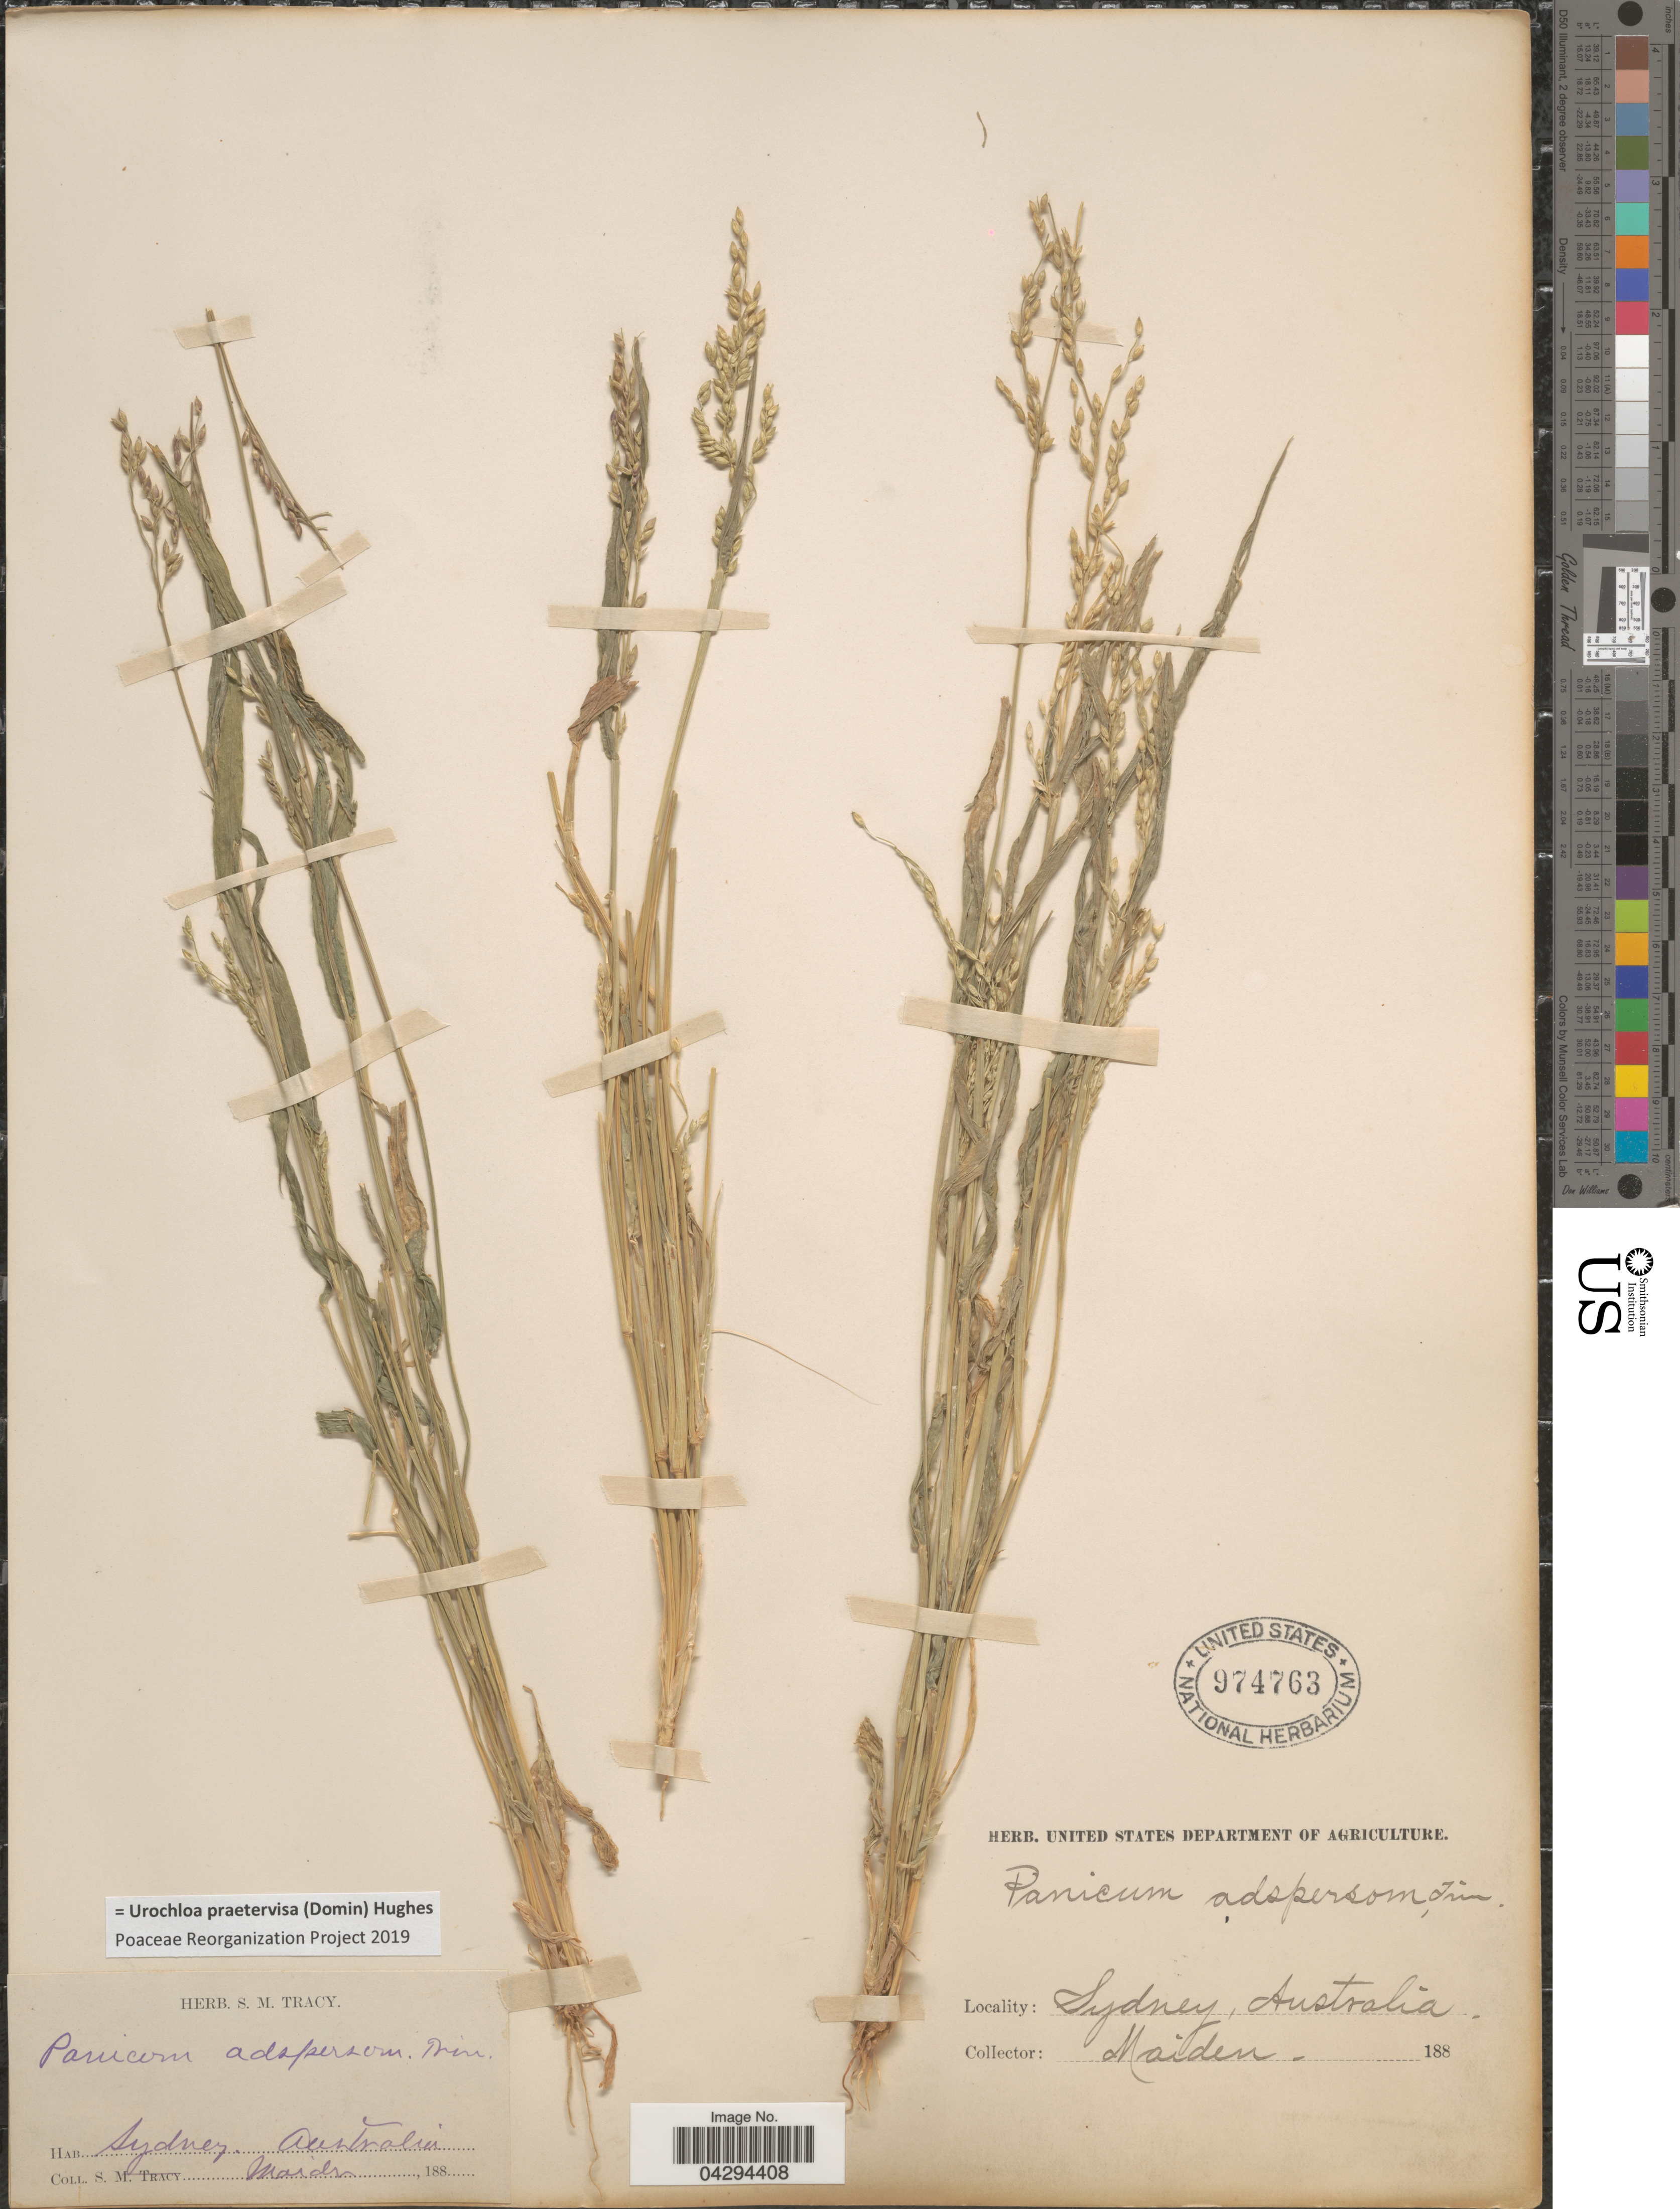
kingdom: Plantae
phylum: Tracheophyta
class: Liliopsida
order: Poales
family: Poaceae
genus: Urochloa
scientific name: Urochloa praetervisa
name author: (Domin) Hughes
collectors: Maiden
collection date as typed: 188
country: Australia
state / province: New South Wales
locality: Sydney.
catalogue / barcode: US 974763